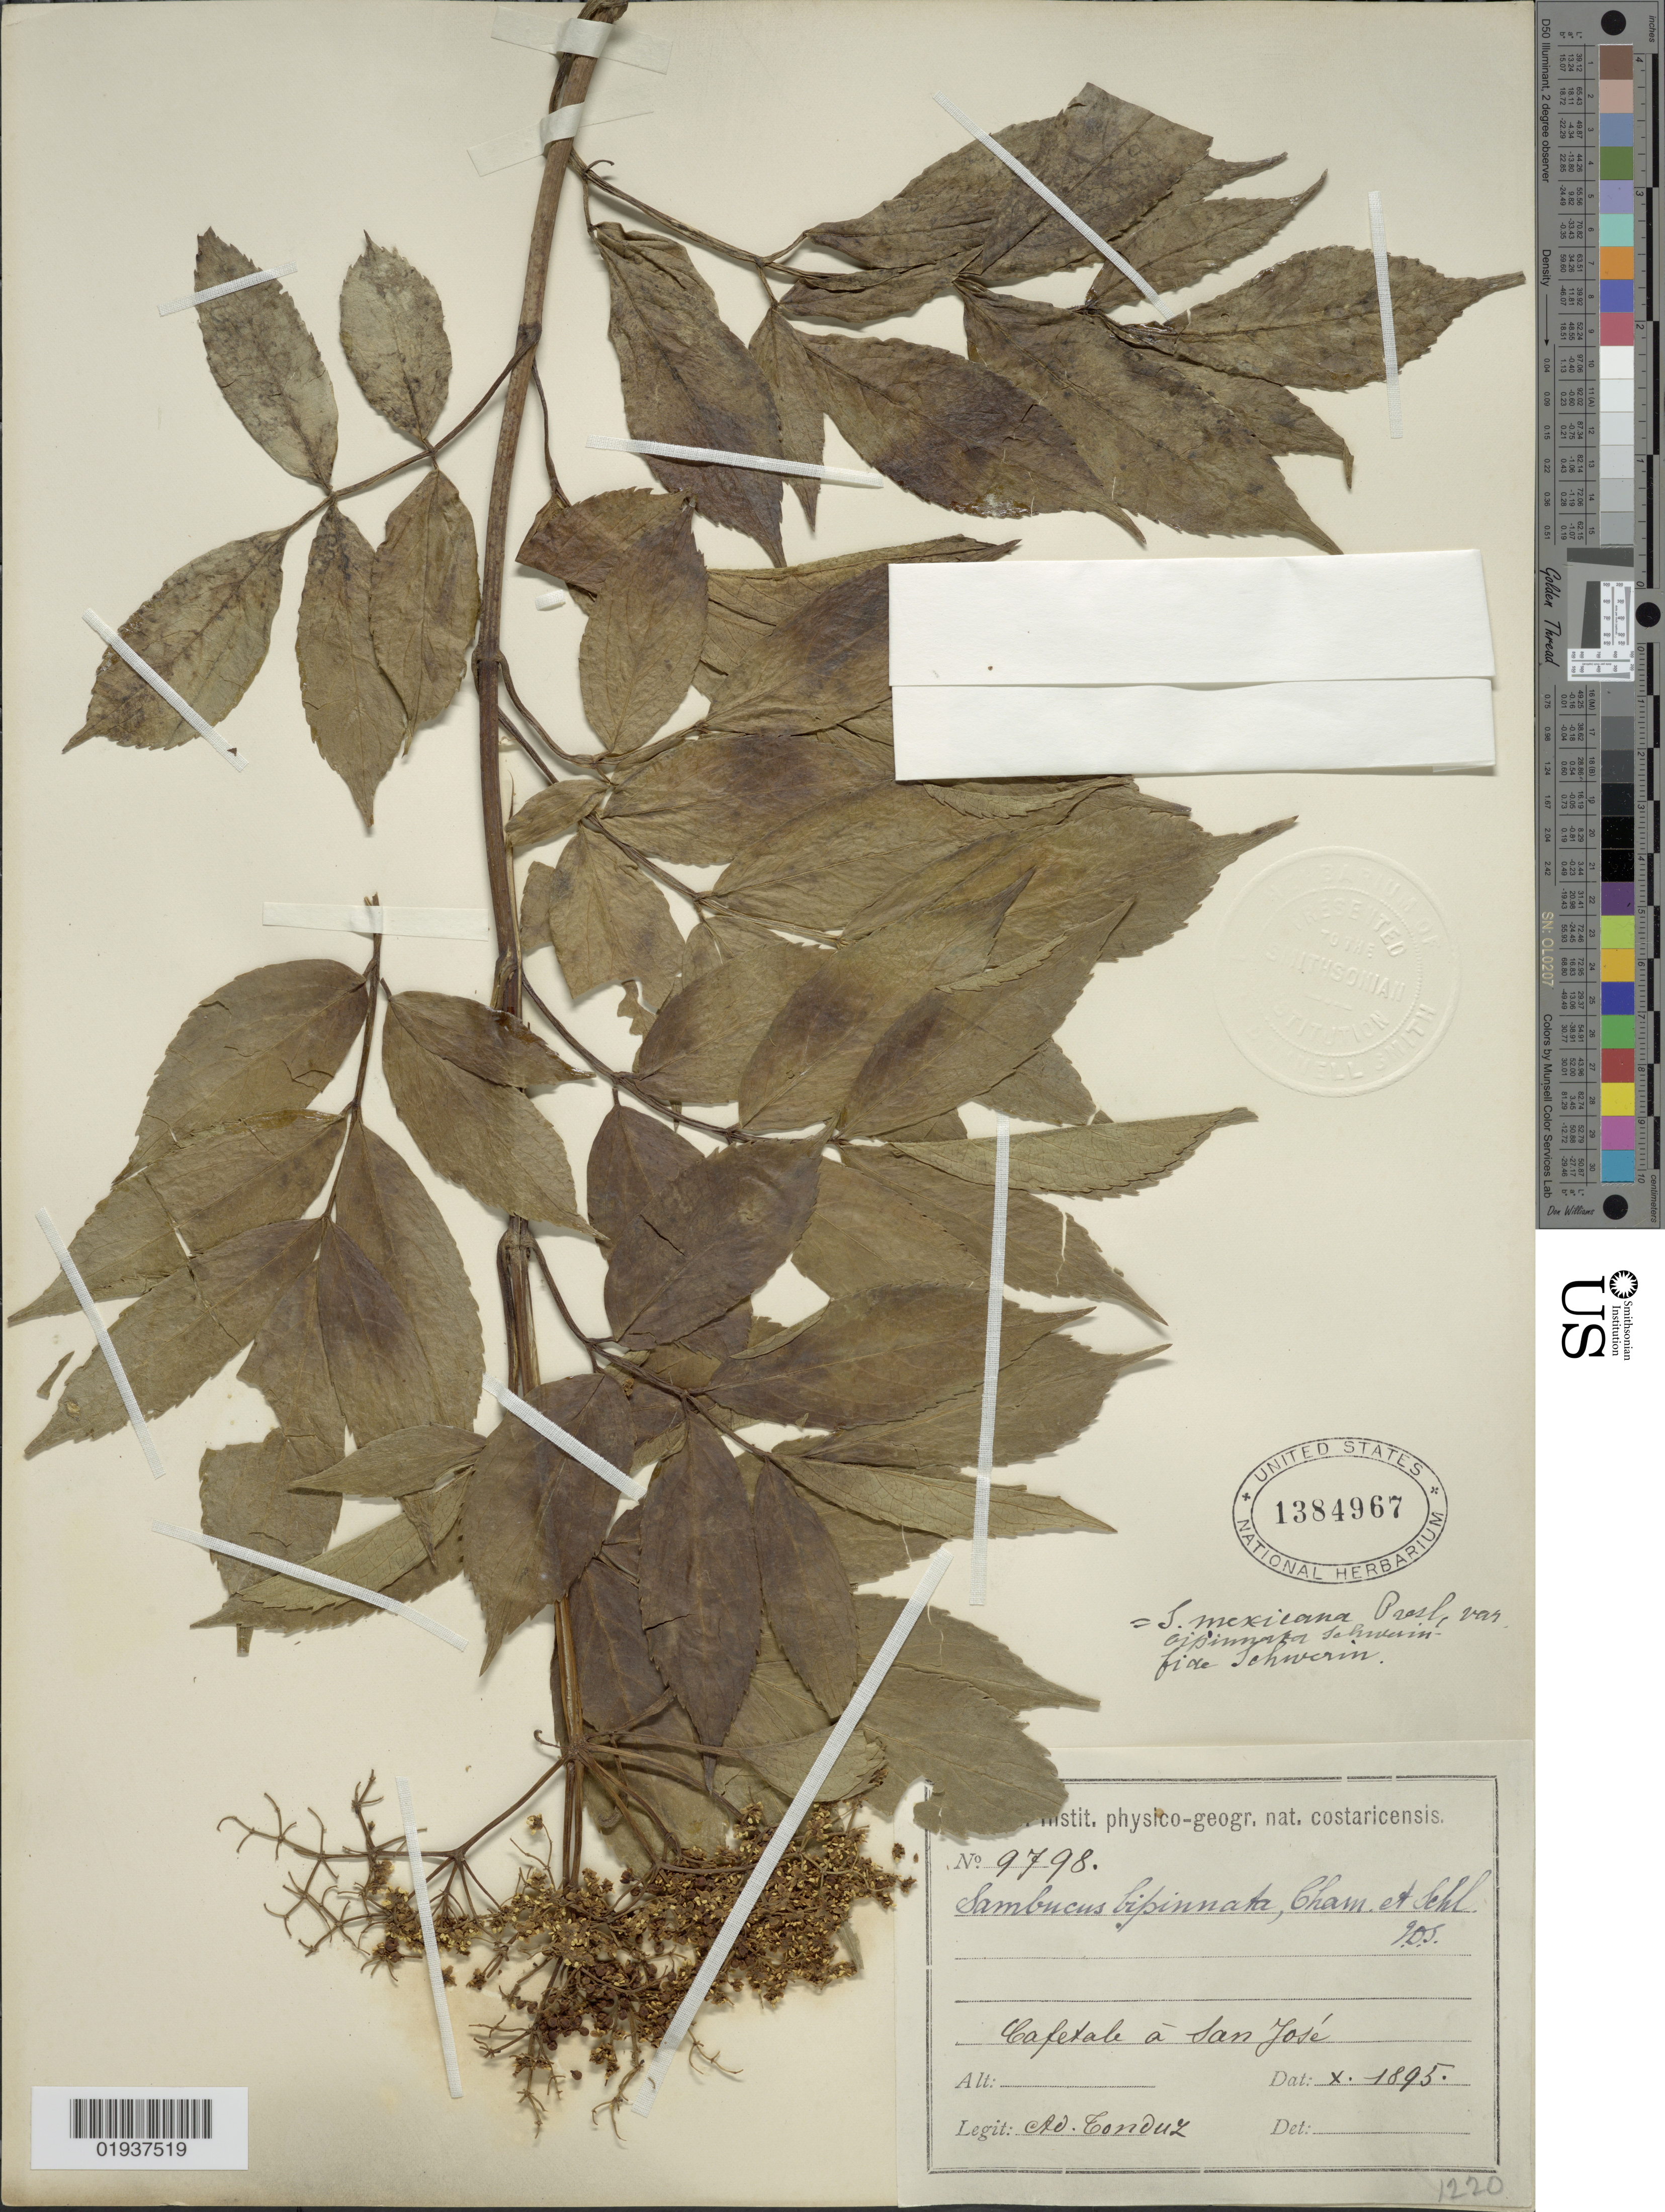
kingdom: Plantae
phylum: Tracheophyta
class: Magnoliopsida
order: Dipsacales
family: Viburnaceae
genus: Sambucus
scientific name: Sambucus mexicana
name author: C. Presl ex DC.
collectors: A. Tonduz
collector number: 9798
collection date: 1895-10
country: Costa Rica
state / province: San José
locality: Cafetale á San José.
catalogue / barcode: US 1384967